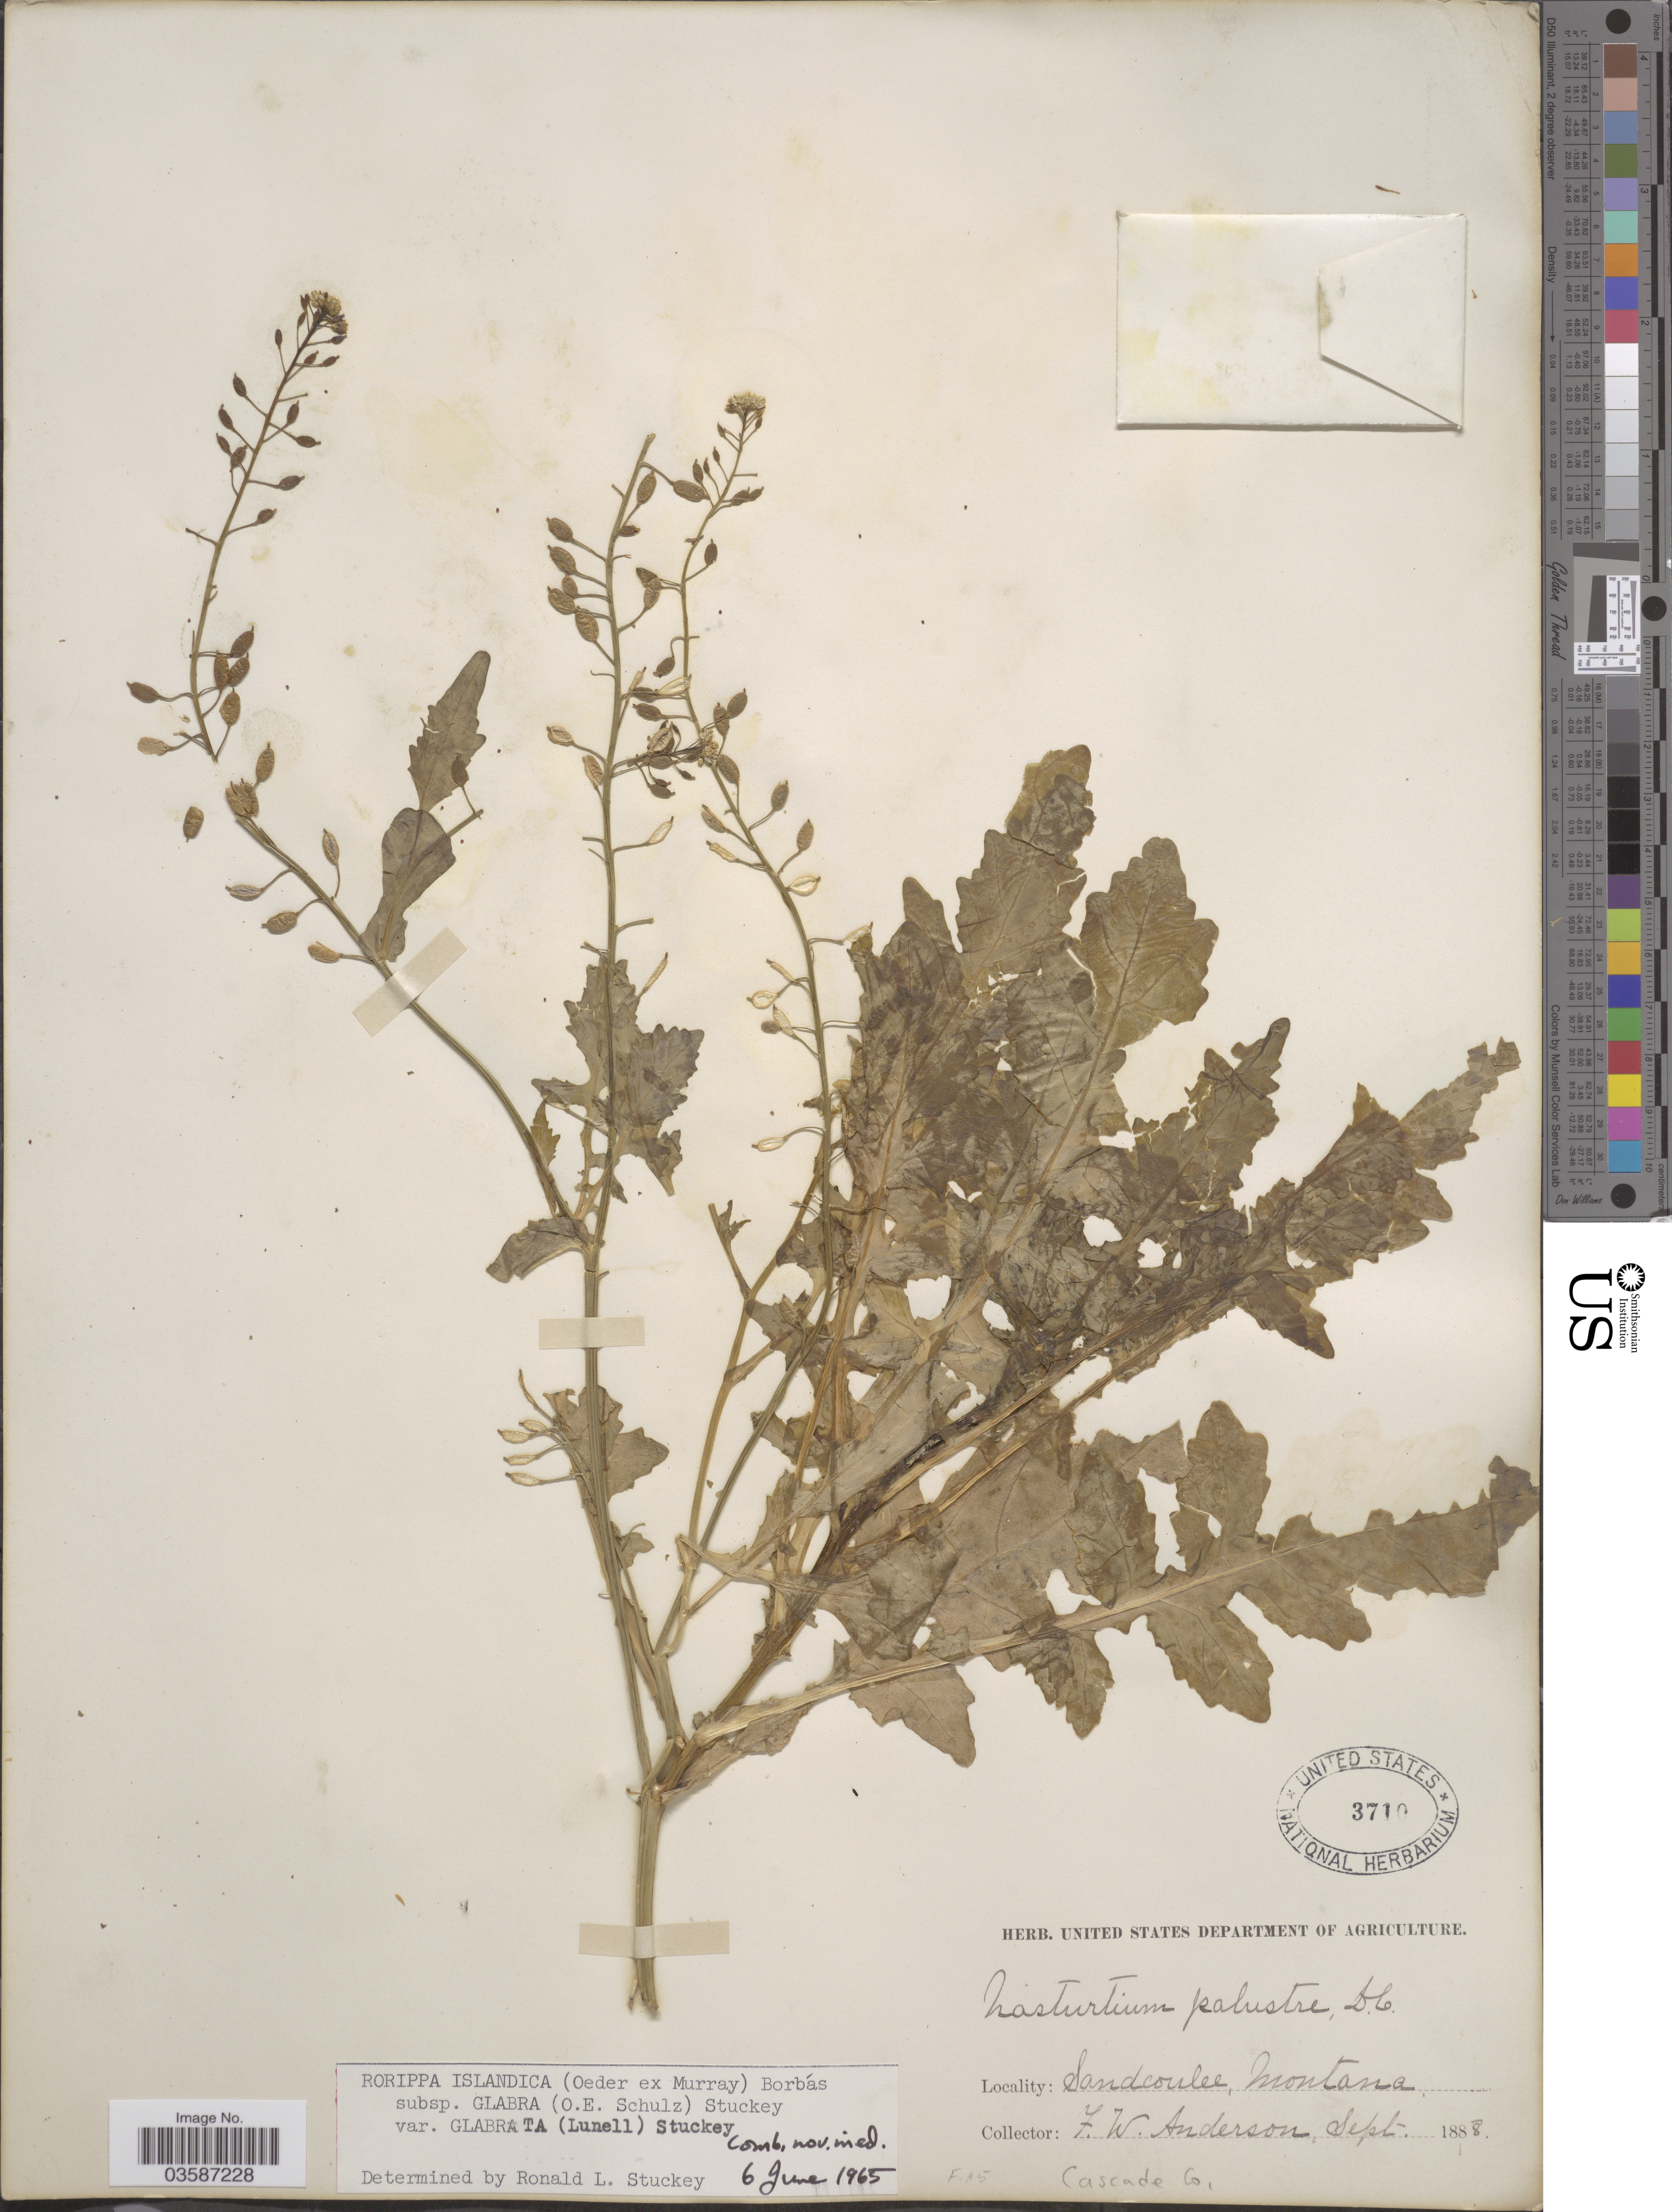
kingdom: Plantae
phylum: Tracheophyta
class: Magnoliopsida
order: Brassicales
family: Brassicaceae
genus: Rorippa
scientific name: Rorippa islandica var. glabrata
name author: (Lunell) Butters & Abbe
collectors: F. W. Anderson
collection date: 1888-09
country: United States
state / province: Montana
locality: Sandcoulee, Cascade Co.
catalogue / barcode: US 3710